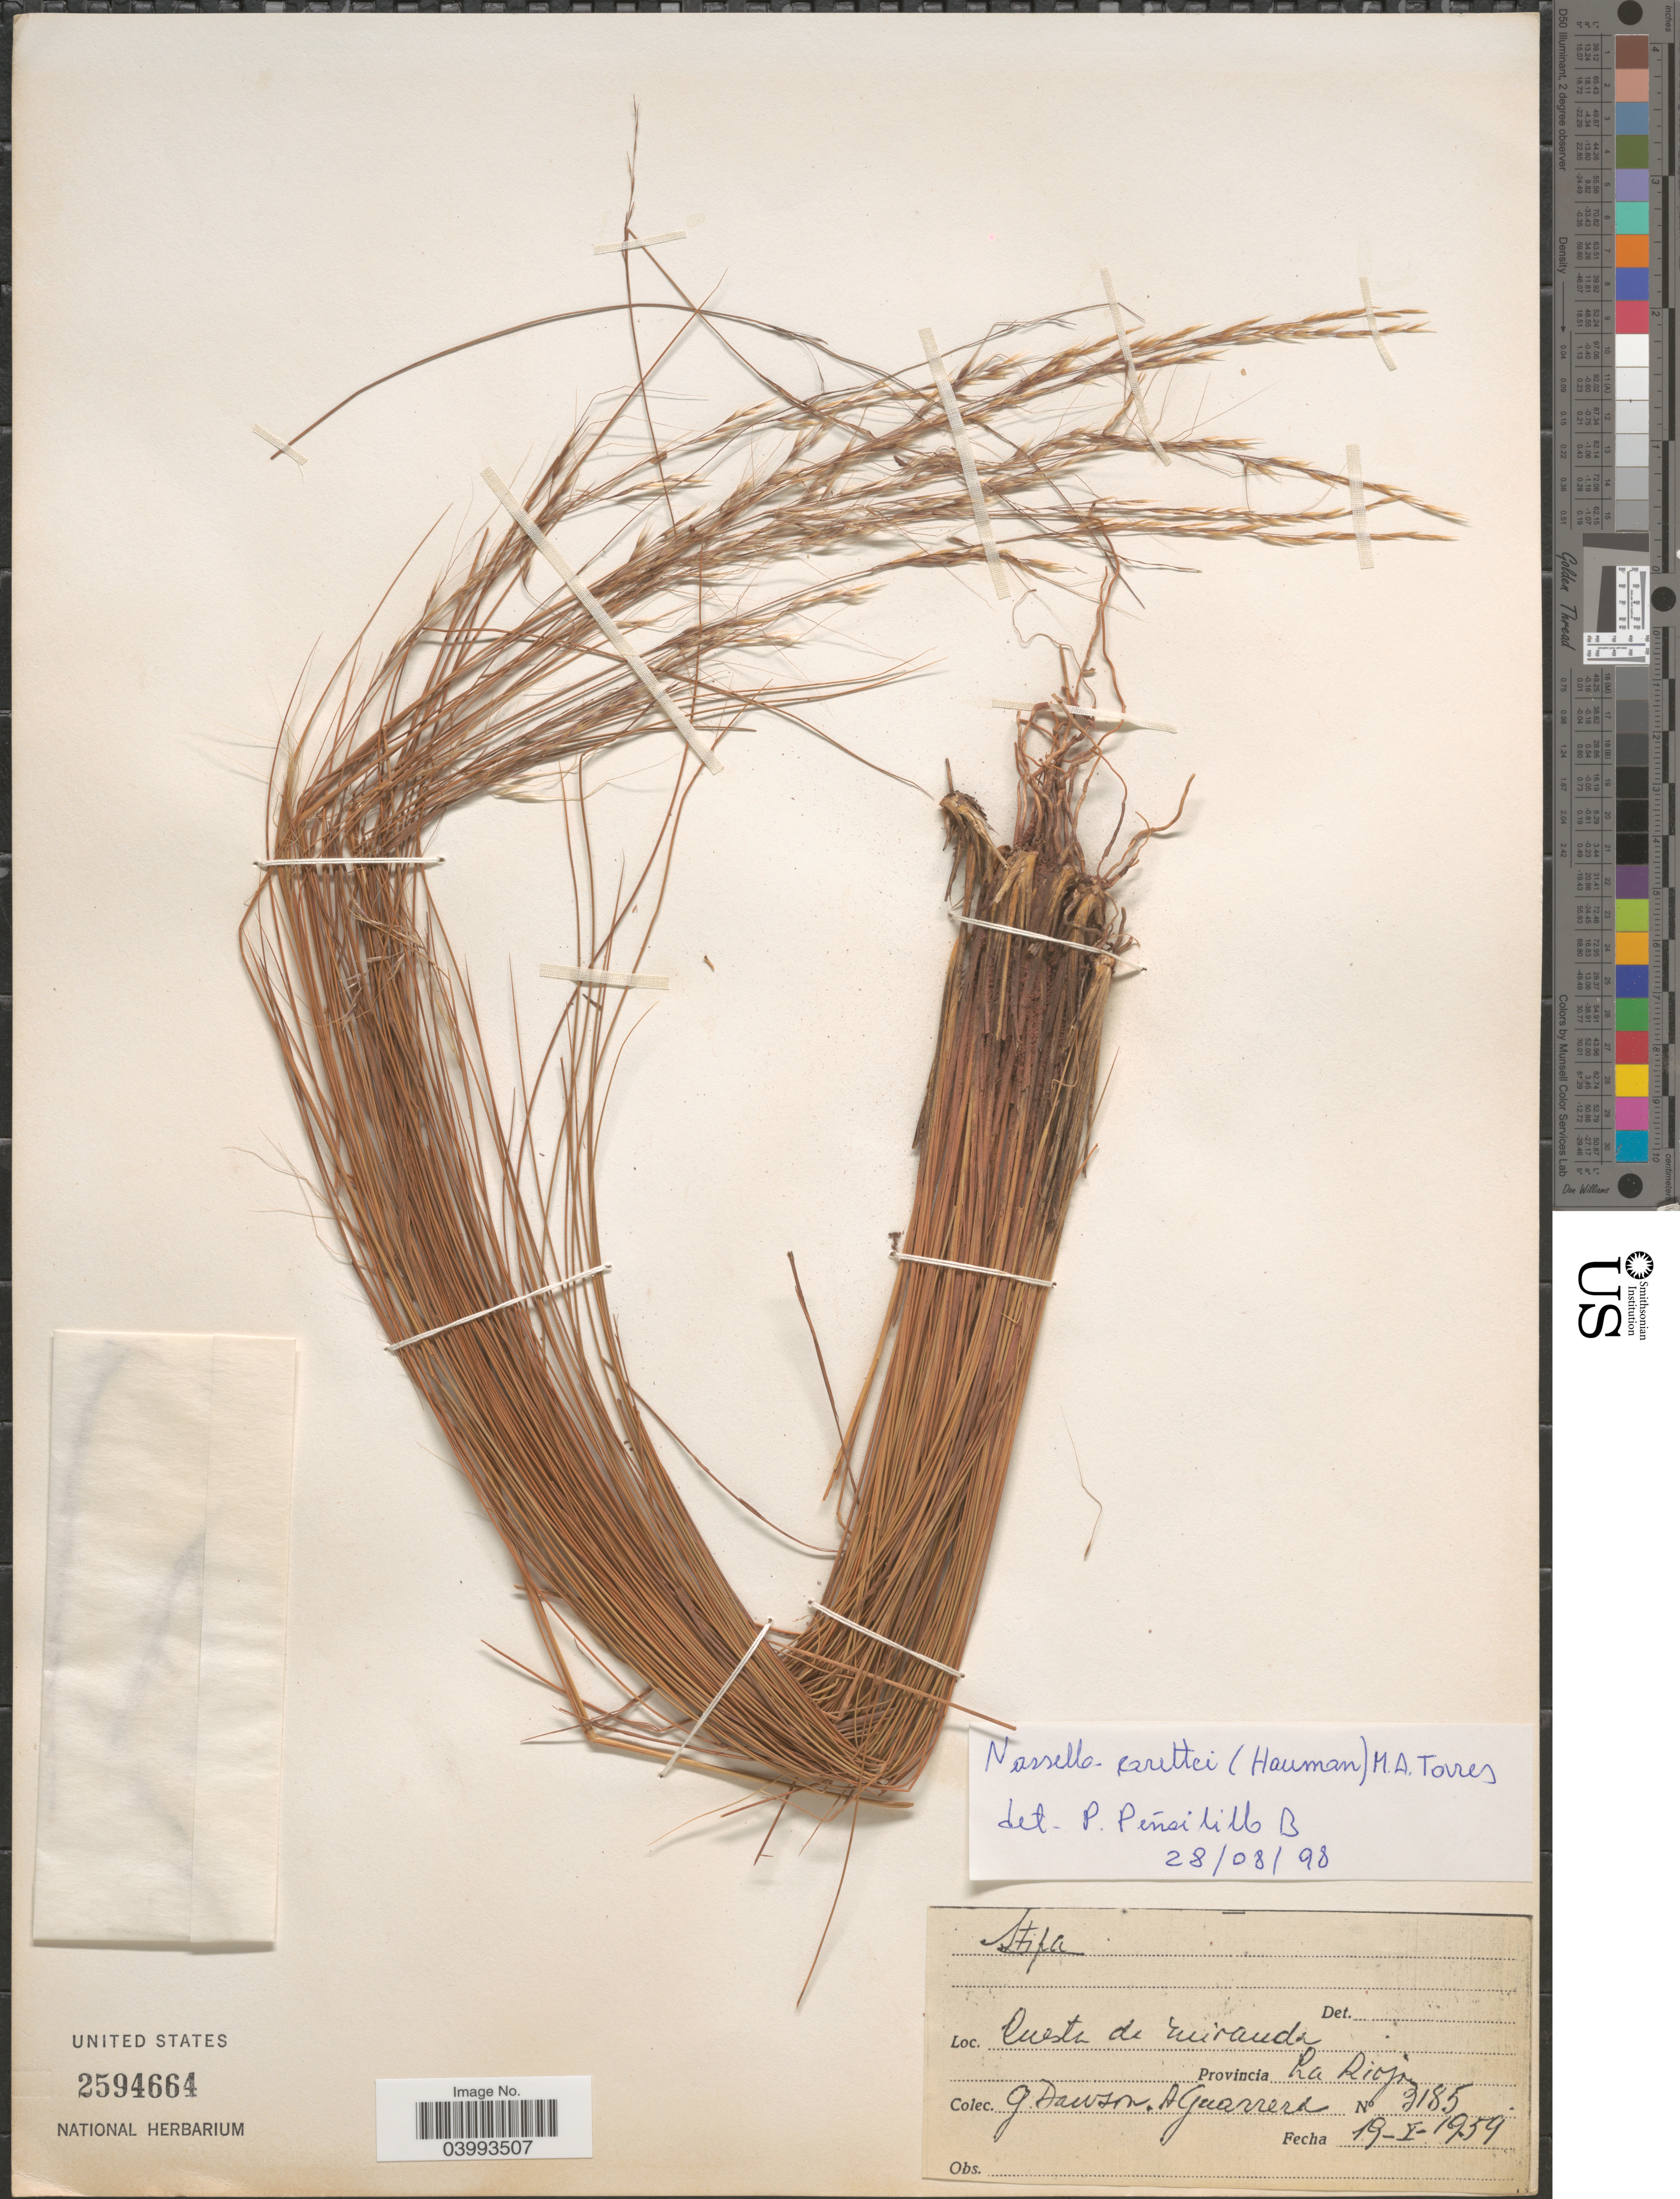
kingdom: Plantae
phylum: Tracheophyta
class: Liliopsida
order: Poales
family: Poaceae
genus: Nassella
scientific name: Nassella carettei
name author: (Hauman) A.M. Torres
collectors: G. Dawson & S. Guarrera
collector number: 3185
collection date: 1959-01-19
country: Argentina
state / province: La Rioja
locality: Cuesta de miranda.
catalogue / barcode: US 2594664